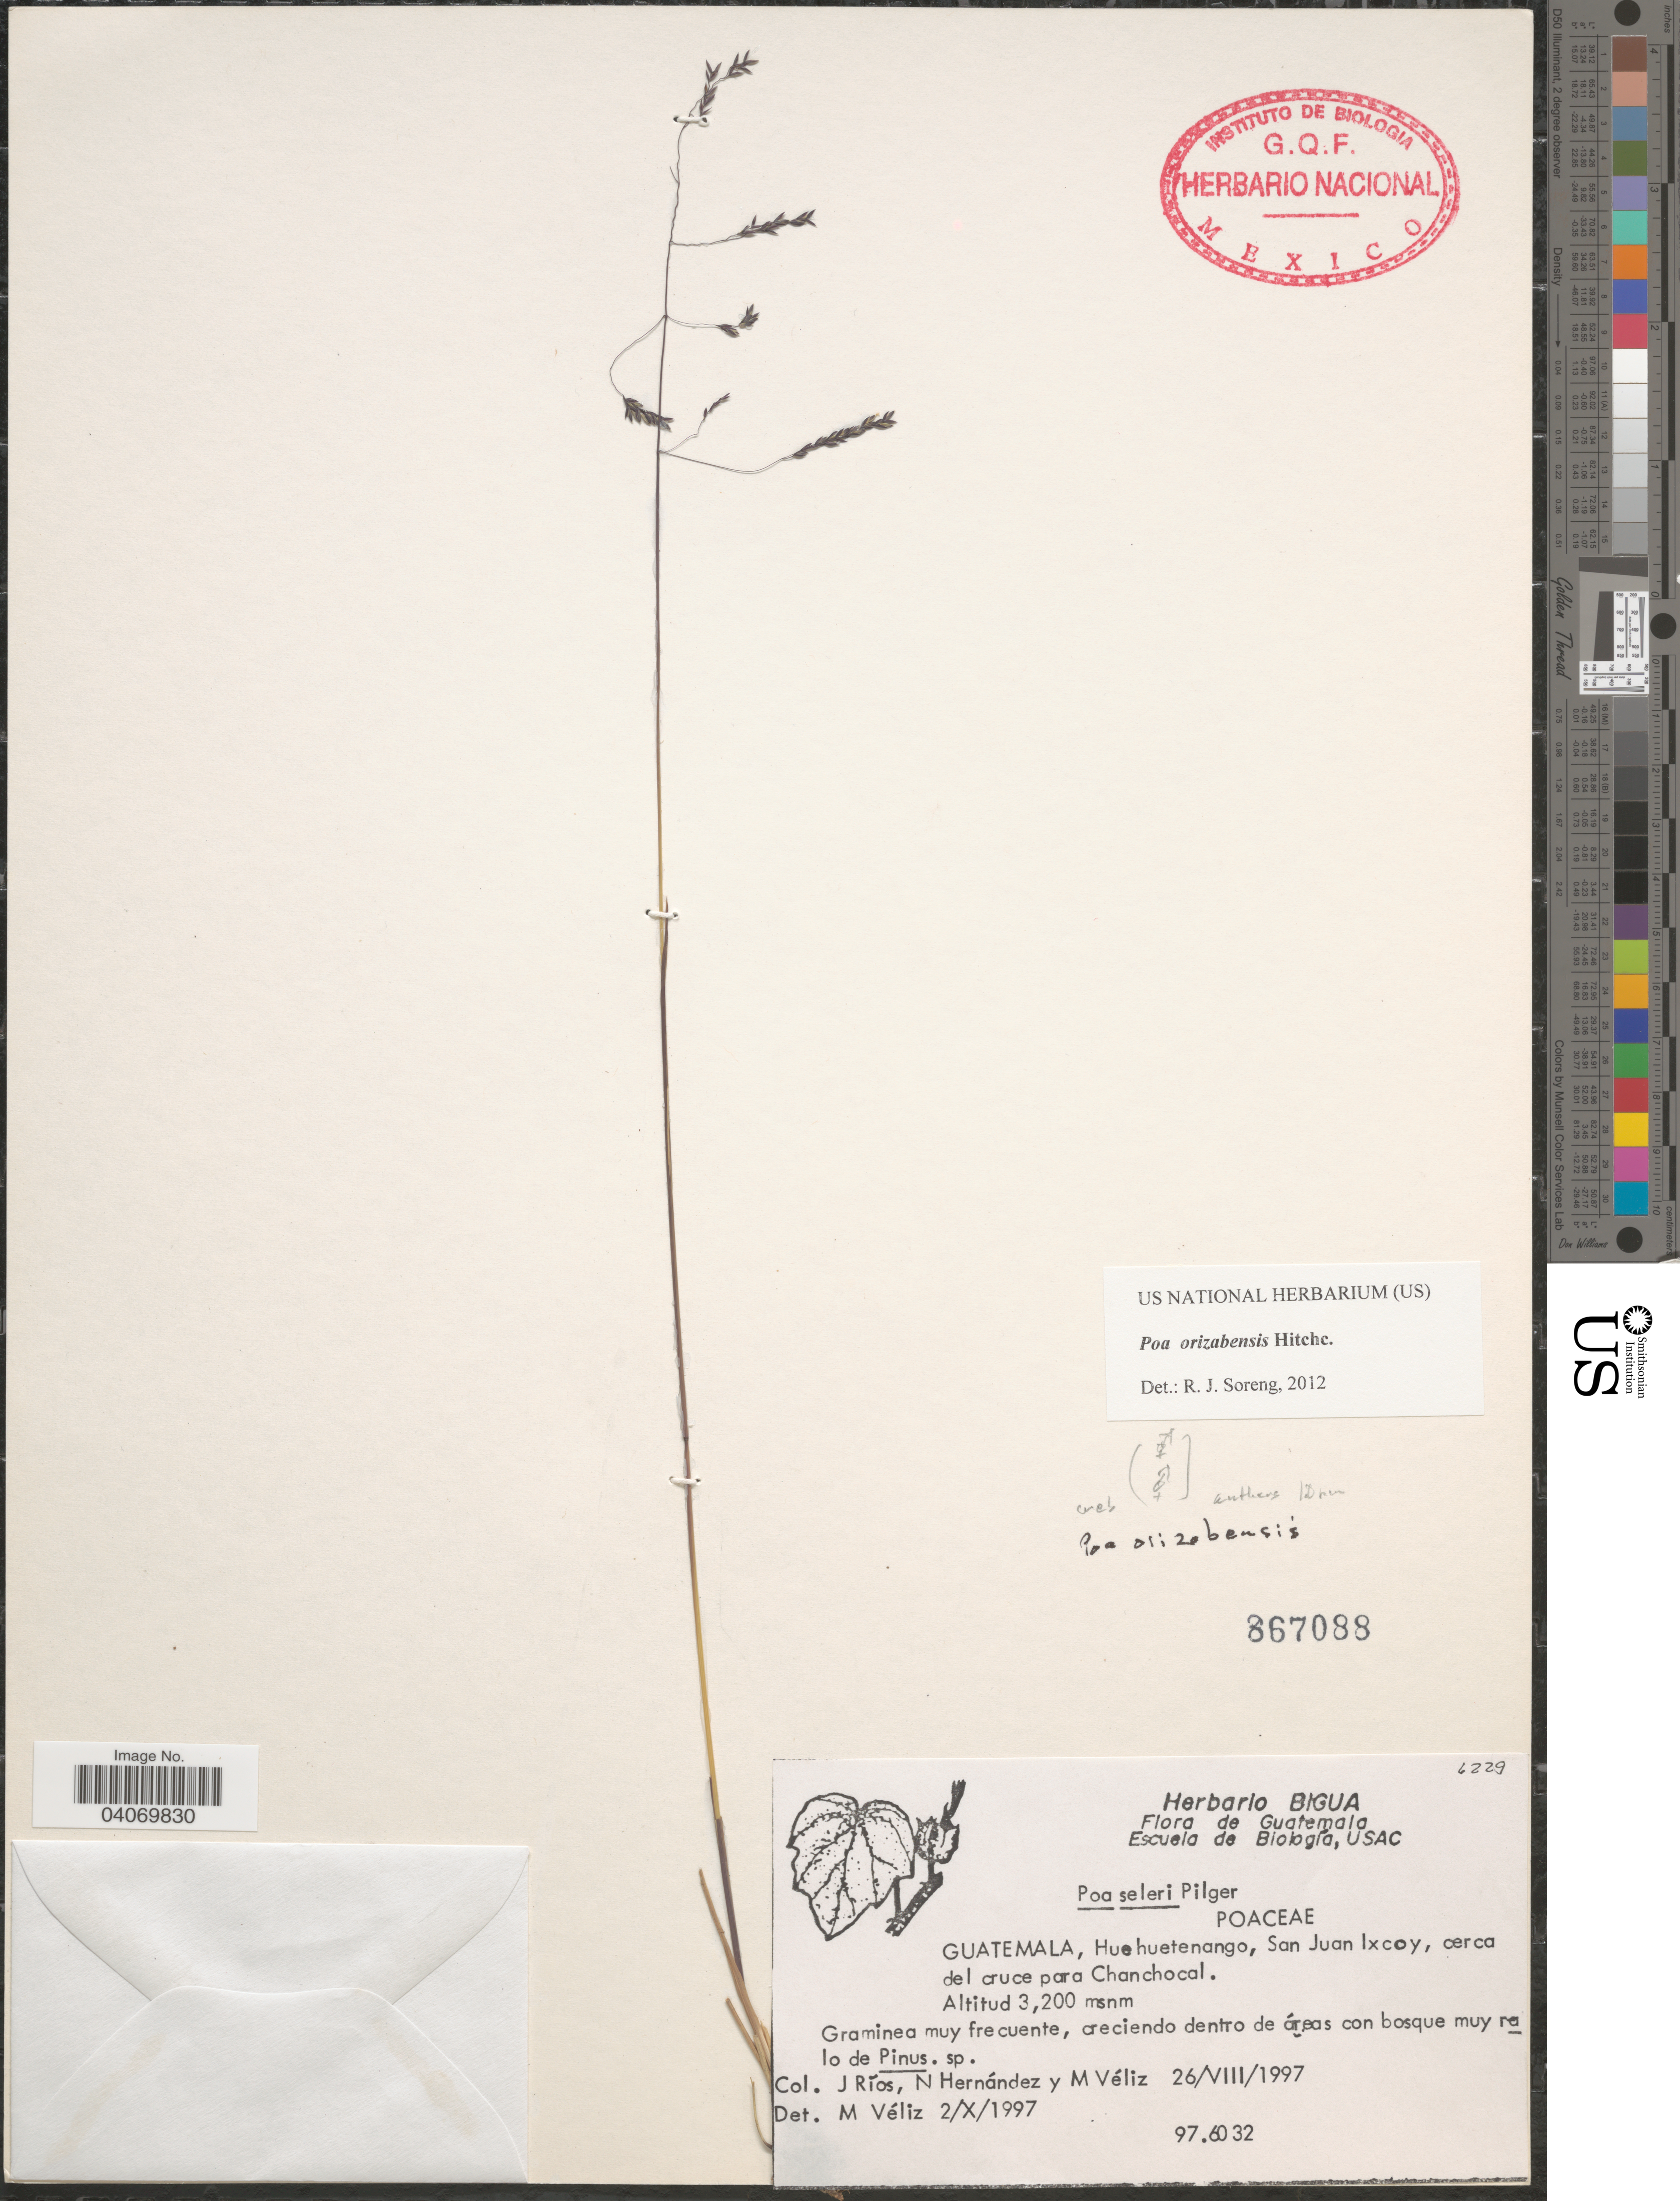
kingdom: Plantae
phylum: Tracheophyta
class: Liliopsida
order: Poales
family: Poaceae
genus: Poa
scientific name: Poa orizabensis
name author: Hitchc.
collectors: J. Rios, N. Hernandez & M. Véliz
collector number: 976032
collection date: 1997-08-26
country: Guatemala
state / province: Huehuetenango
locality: San Juan Ixcoy, cerca del cruce para Chanchocal.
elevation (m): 3200